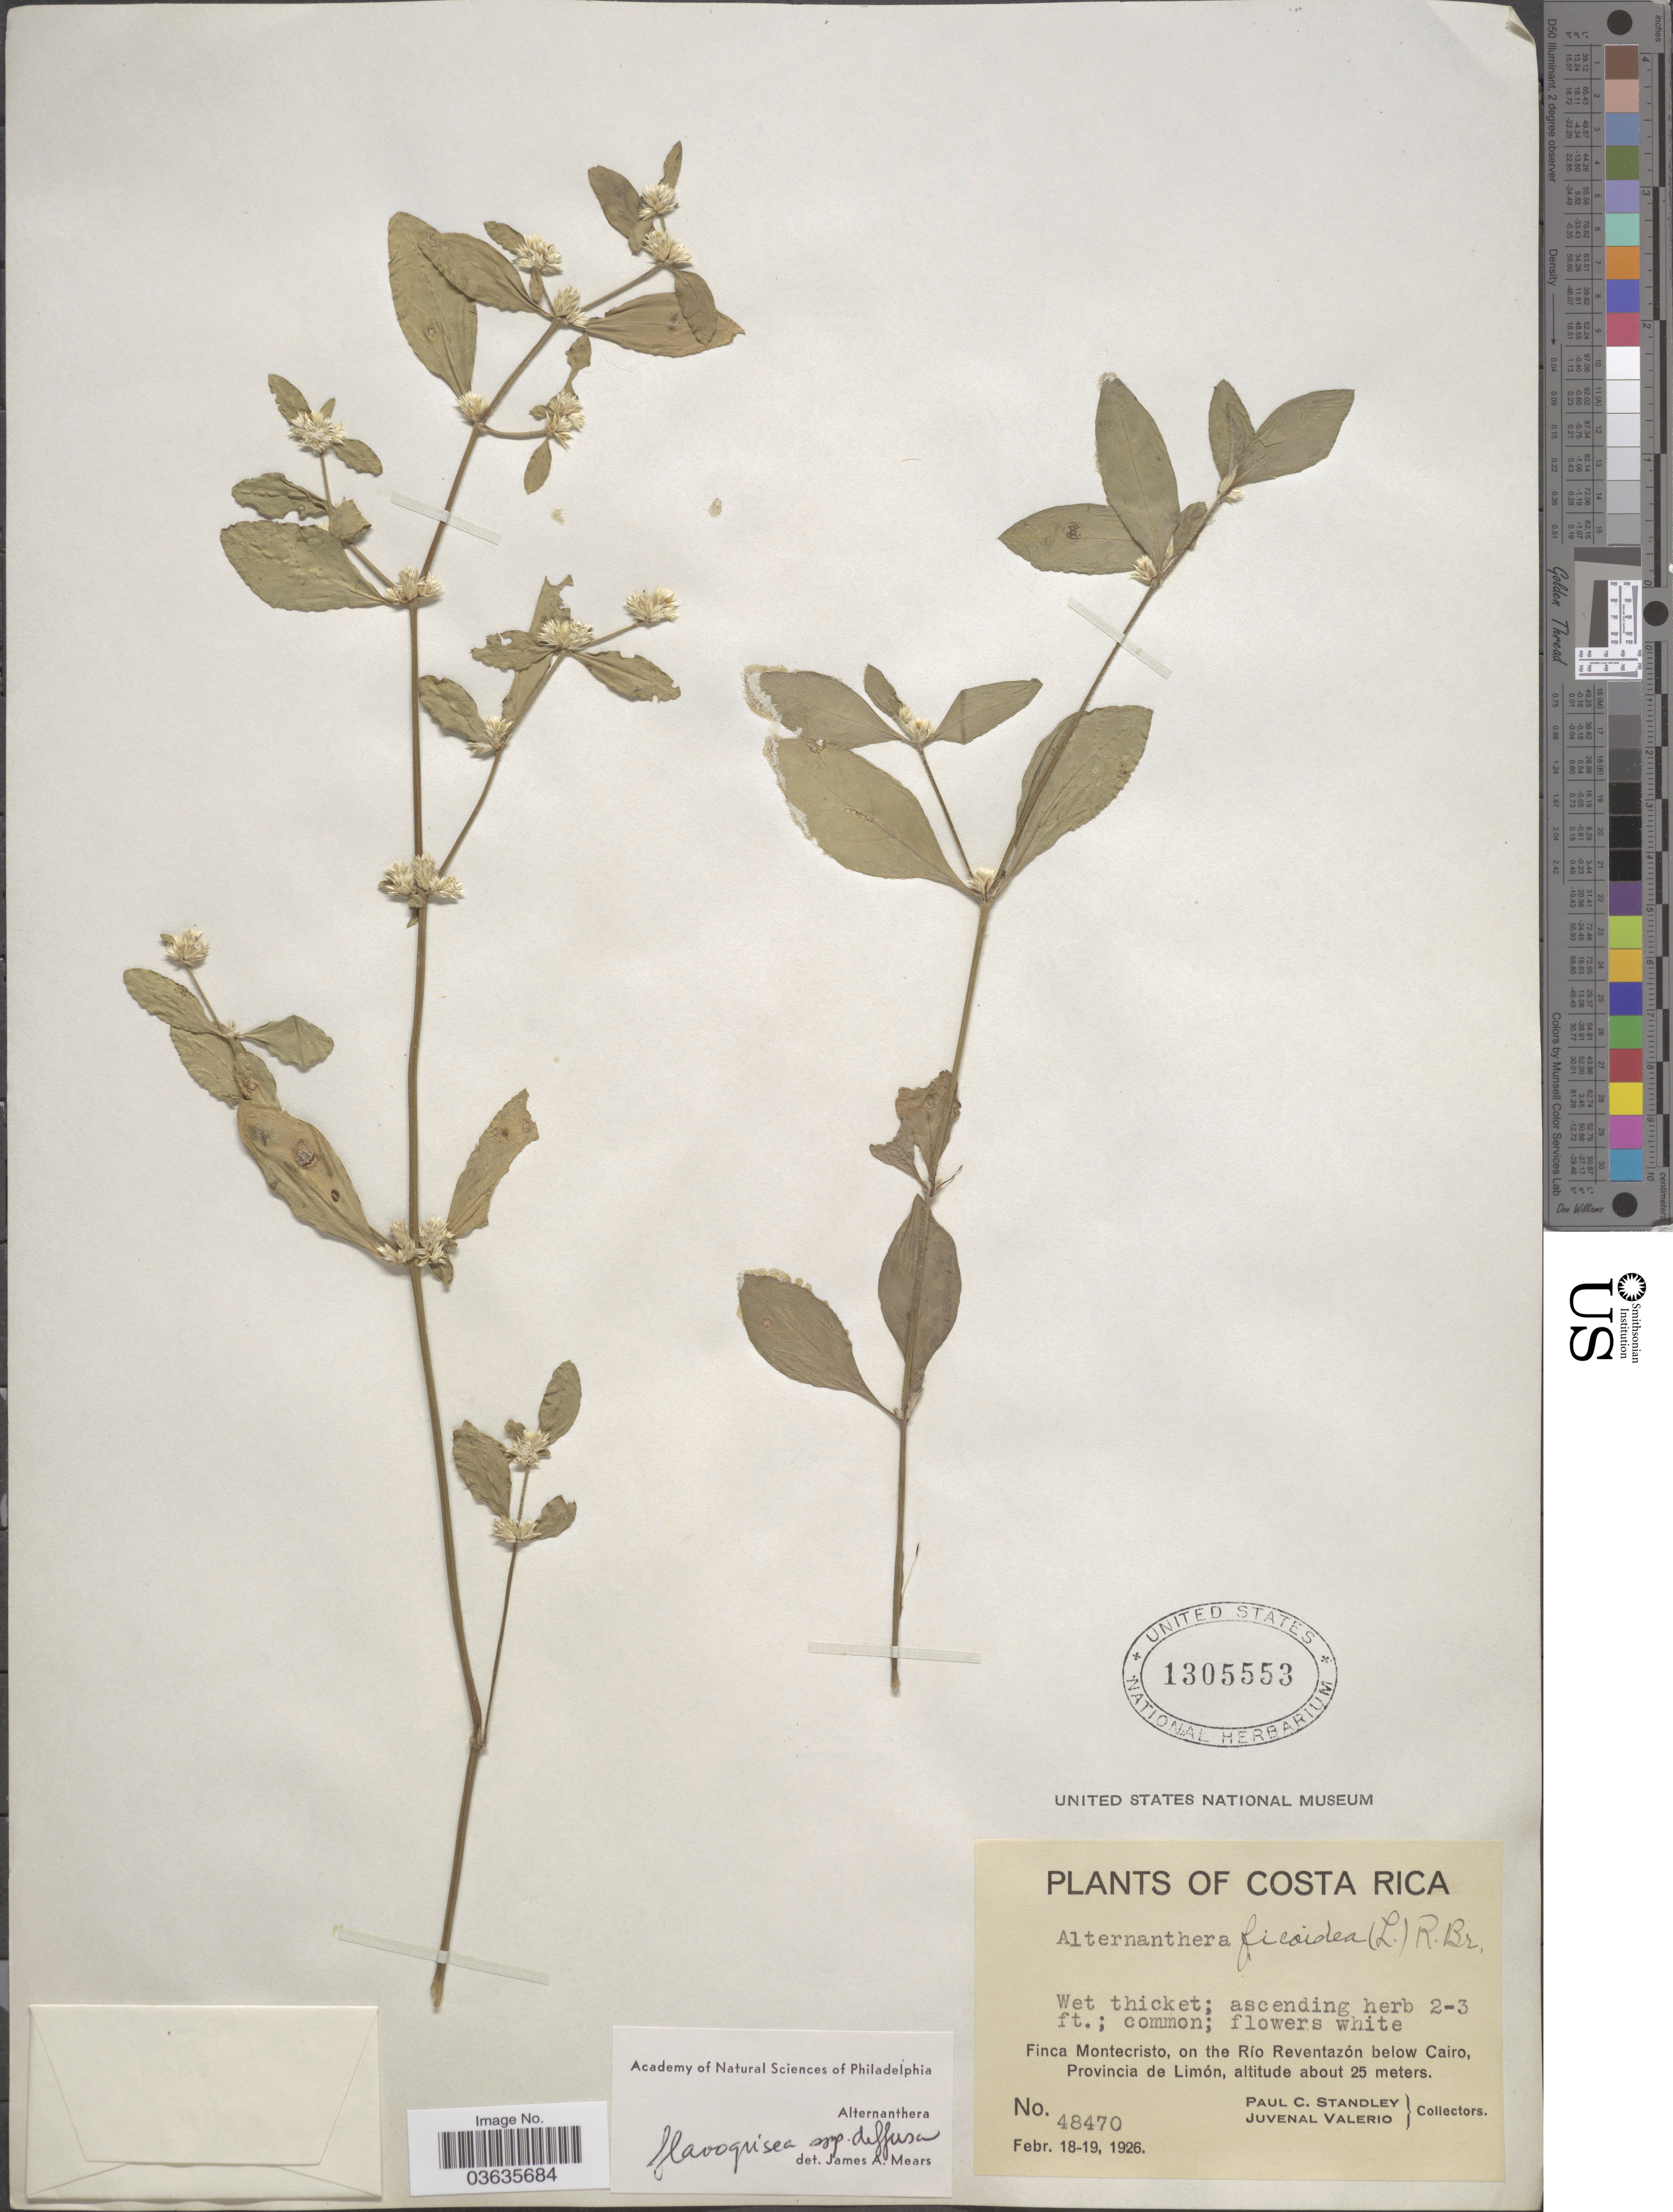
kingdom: Plantae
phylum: Tracheophyta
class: Magnoliopsida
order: Caryophyllales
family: Amaranthaceae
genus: Alternanthera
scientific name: Alternanthera flavogrisea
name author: Urb.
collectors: P. C. Standley & J. Valerio R.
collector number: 48470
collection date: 1926-02-18/1926-02-19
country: Costa Rica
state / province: Limón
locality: Finca Montecristo, on the Río Reventazón below Cairo.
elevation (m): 25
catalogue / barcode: US 1305553